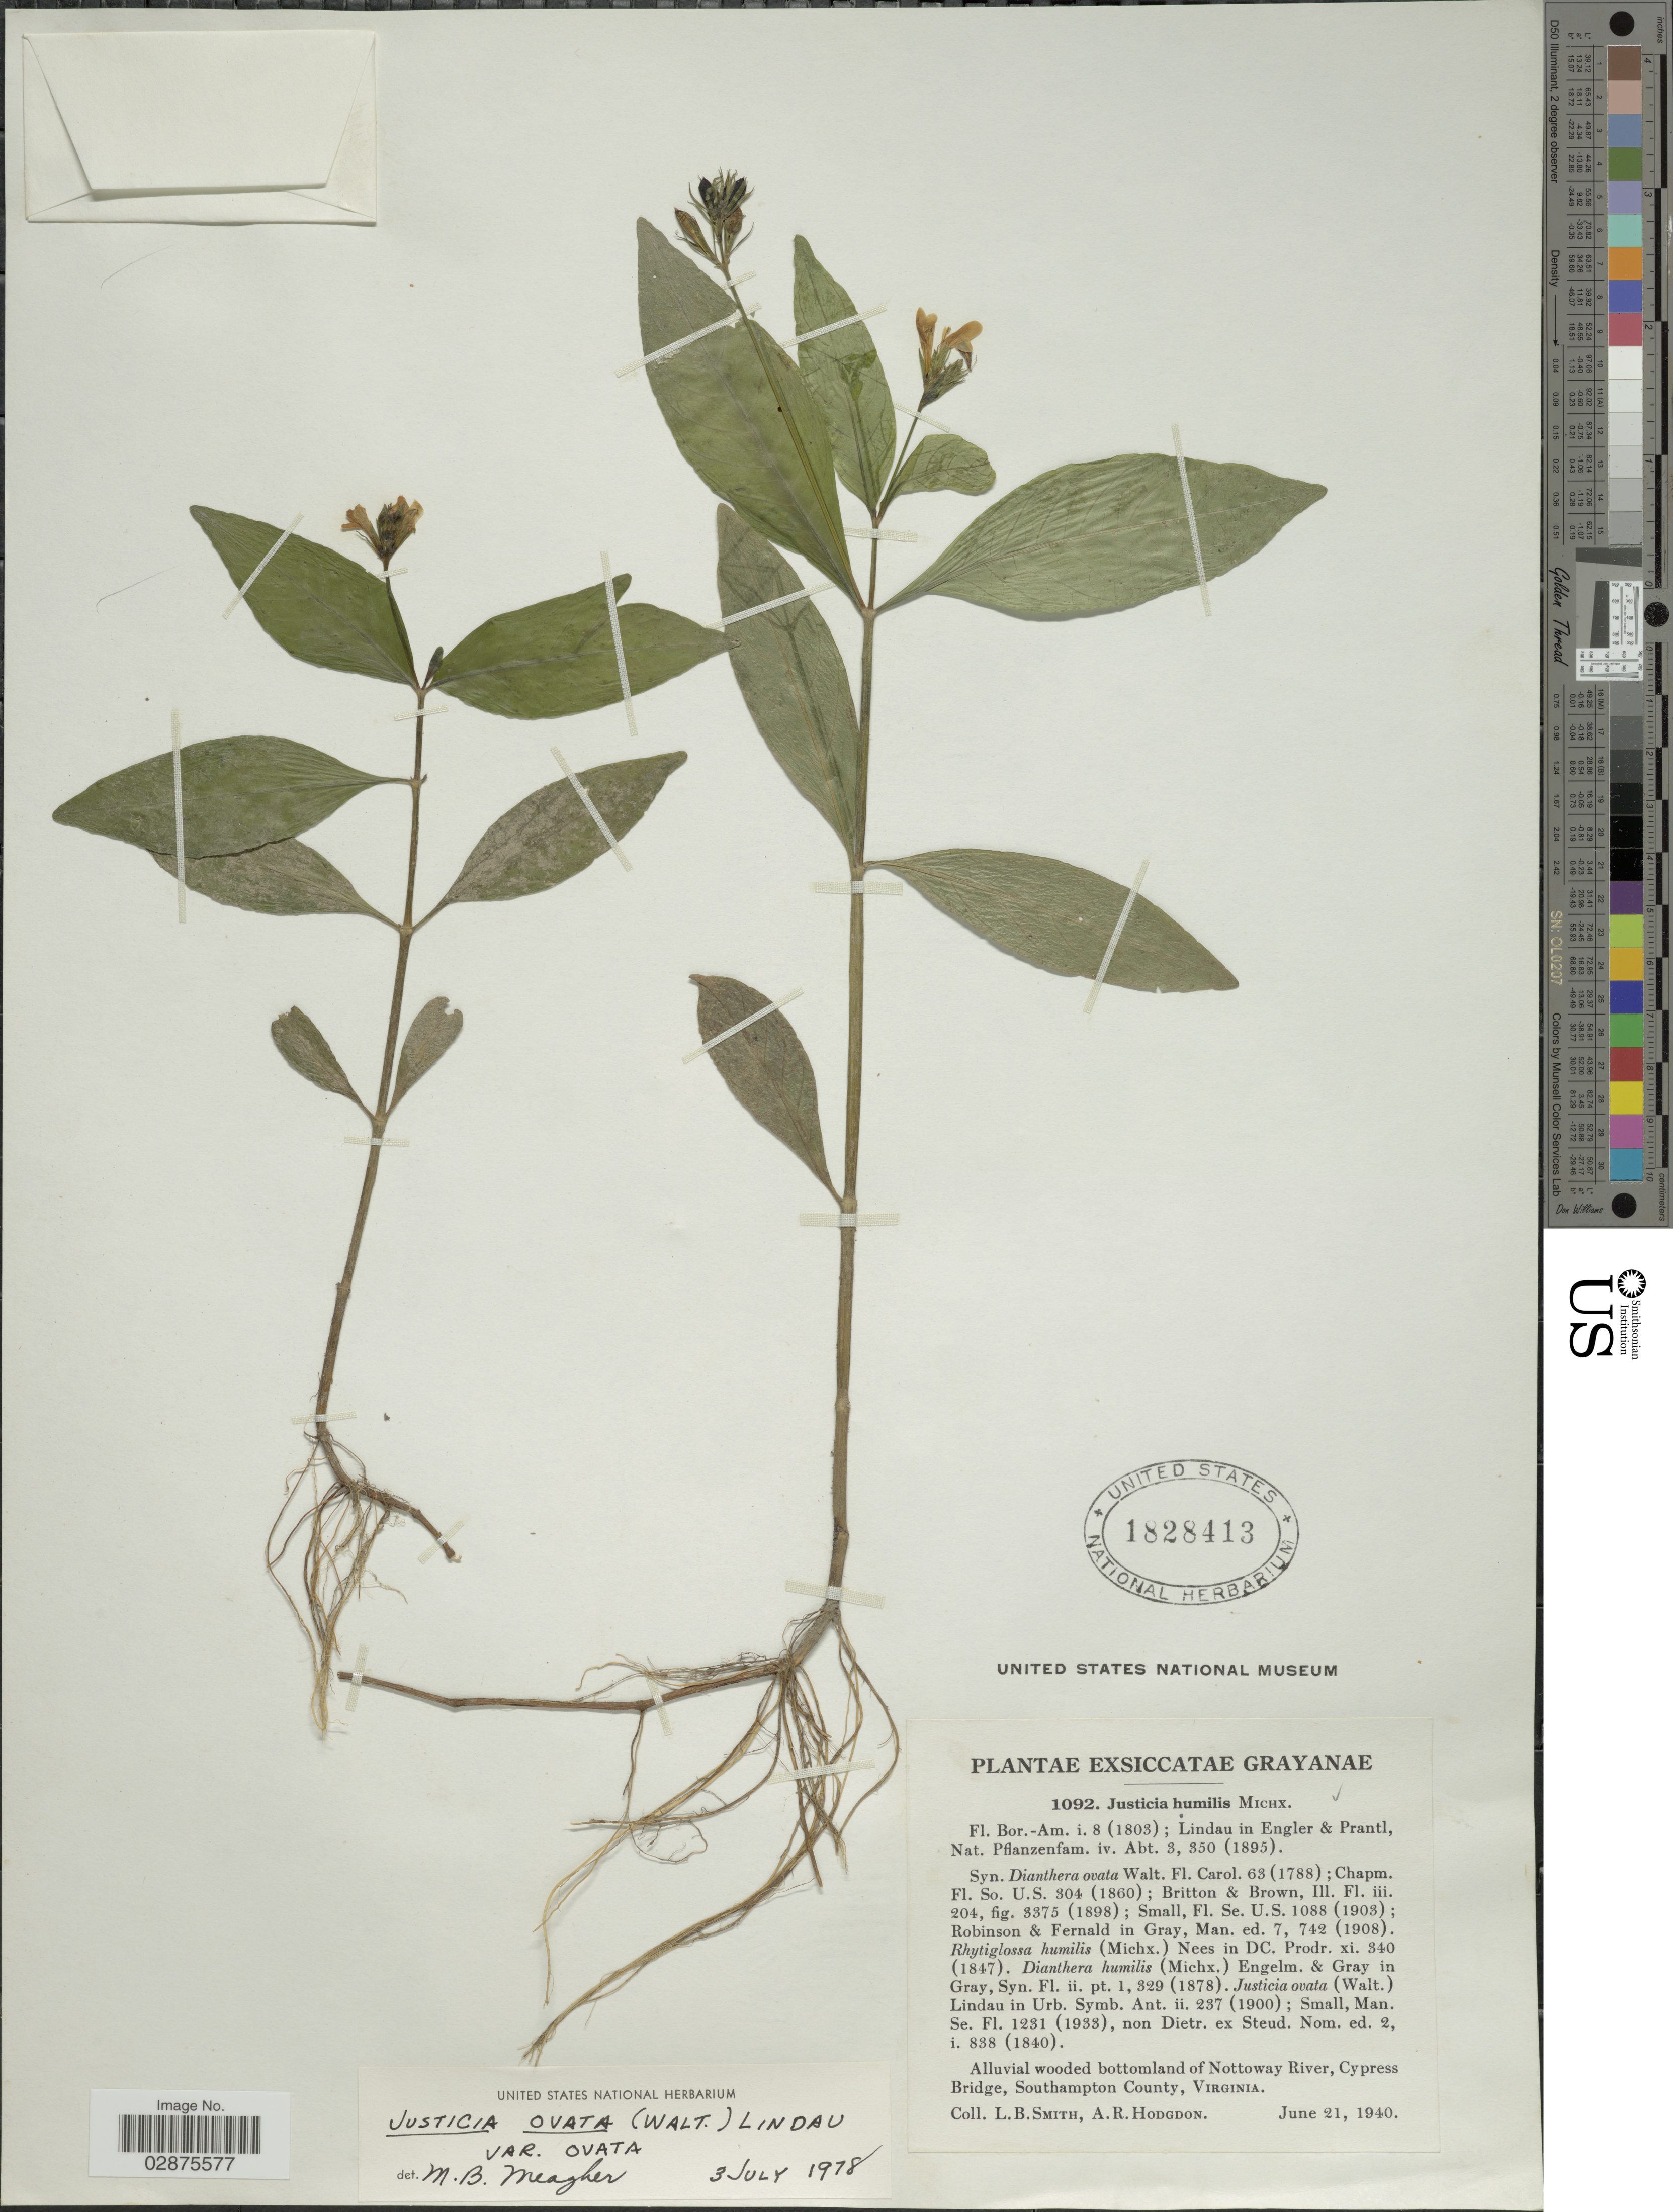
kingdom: Plantae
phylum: Tracheophyta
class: Magnoliopsida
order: Lamiales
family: Acanthaceae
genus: Justicia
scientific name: Justicia ovata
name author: E. Mey.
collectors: L. Smith & A. R. Hodgdon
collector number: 1092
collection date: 1940-06-21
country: United States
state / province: Virginia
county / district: Southampton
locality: Alluvial wooded bottomland of Nottoway River, Cypress Bridge.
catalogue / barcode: US 1828413